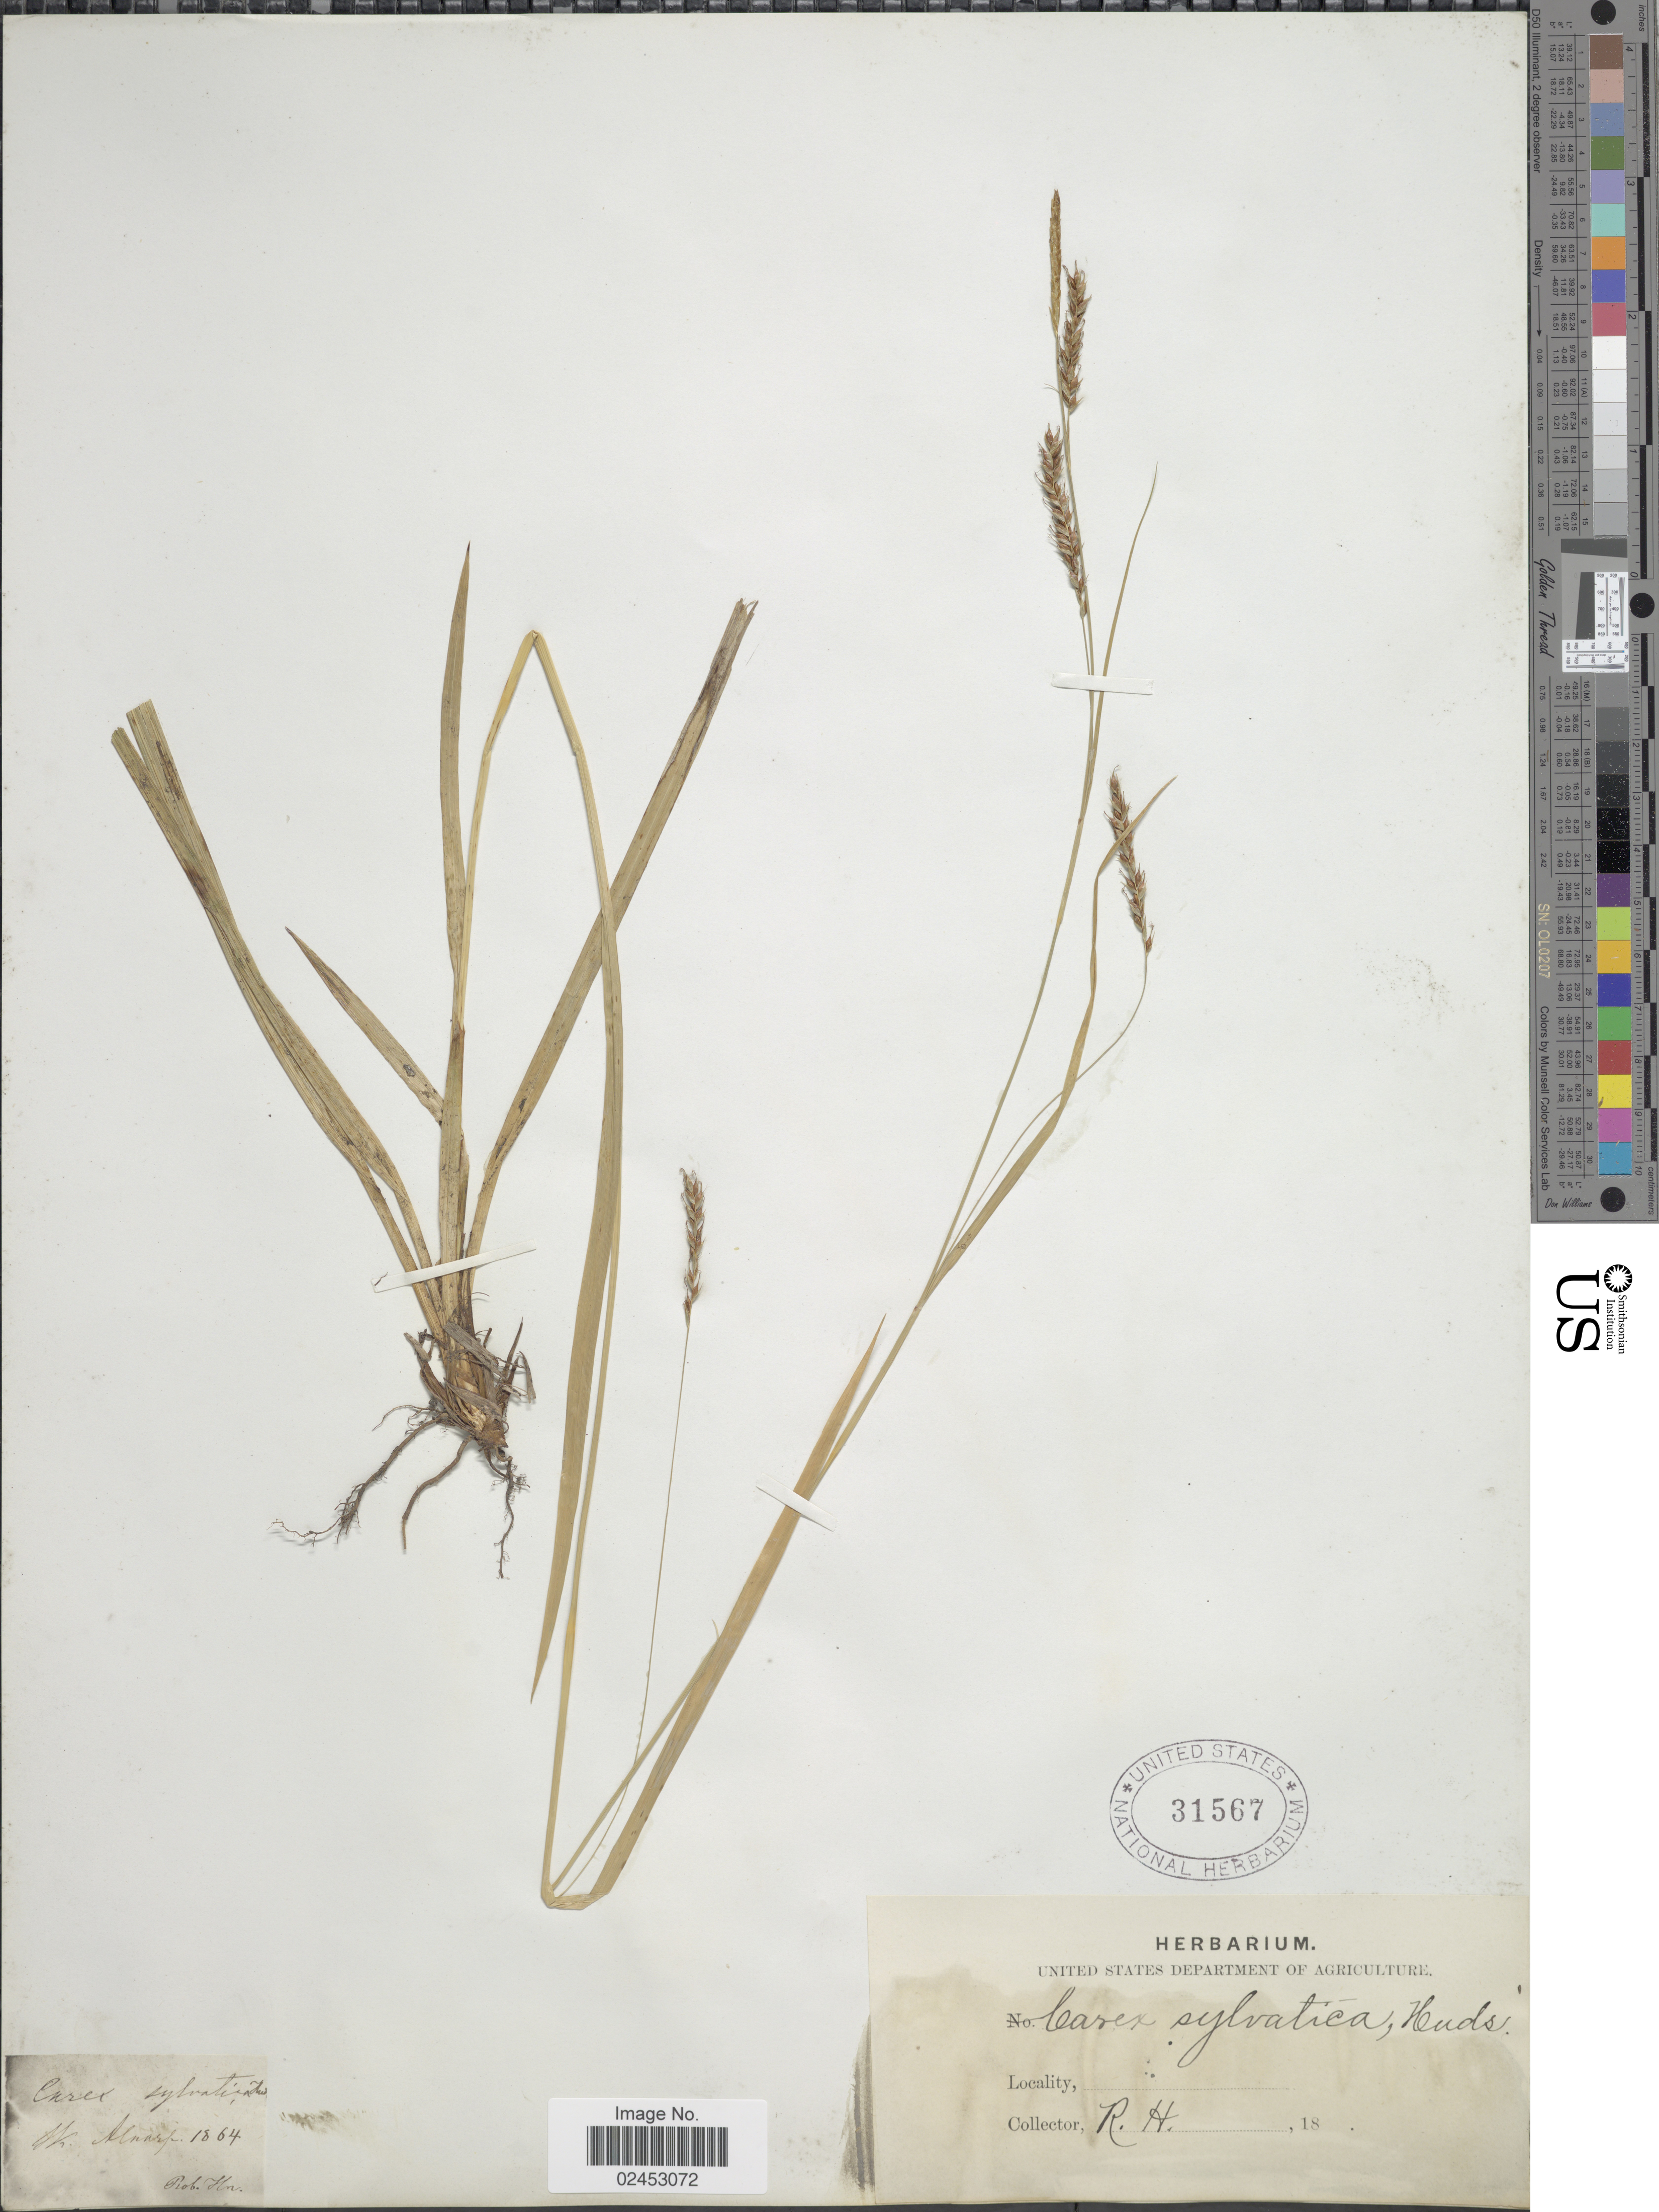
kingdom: Plantae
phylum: Tracheophyta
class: Liliopsida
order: Poales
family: Cyperaceae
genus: Carex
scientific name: Carex sylvatica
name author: Huds.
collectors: R. Hn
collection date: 1864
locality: Sk. Aluarp. [interpreted]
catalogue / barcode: US 31567